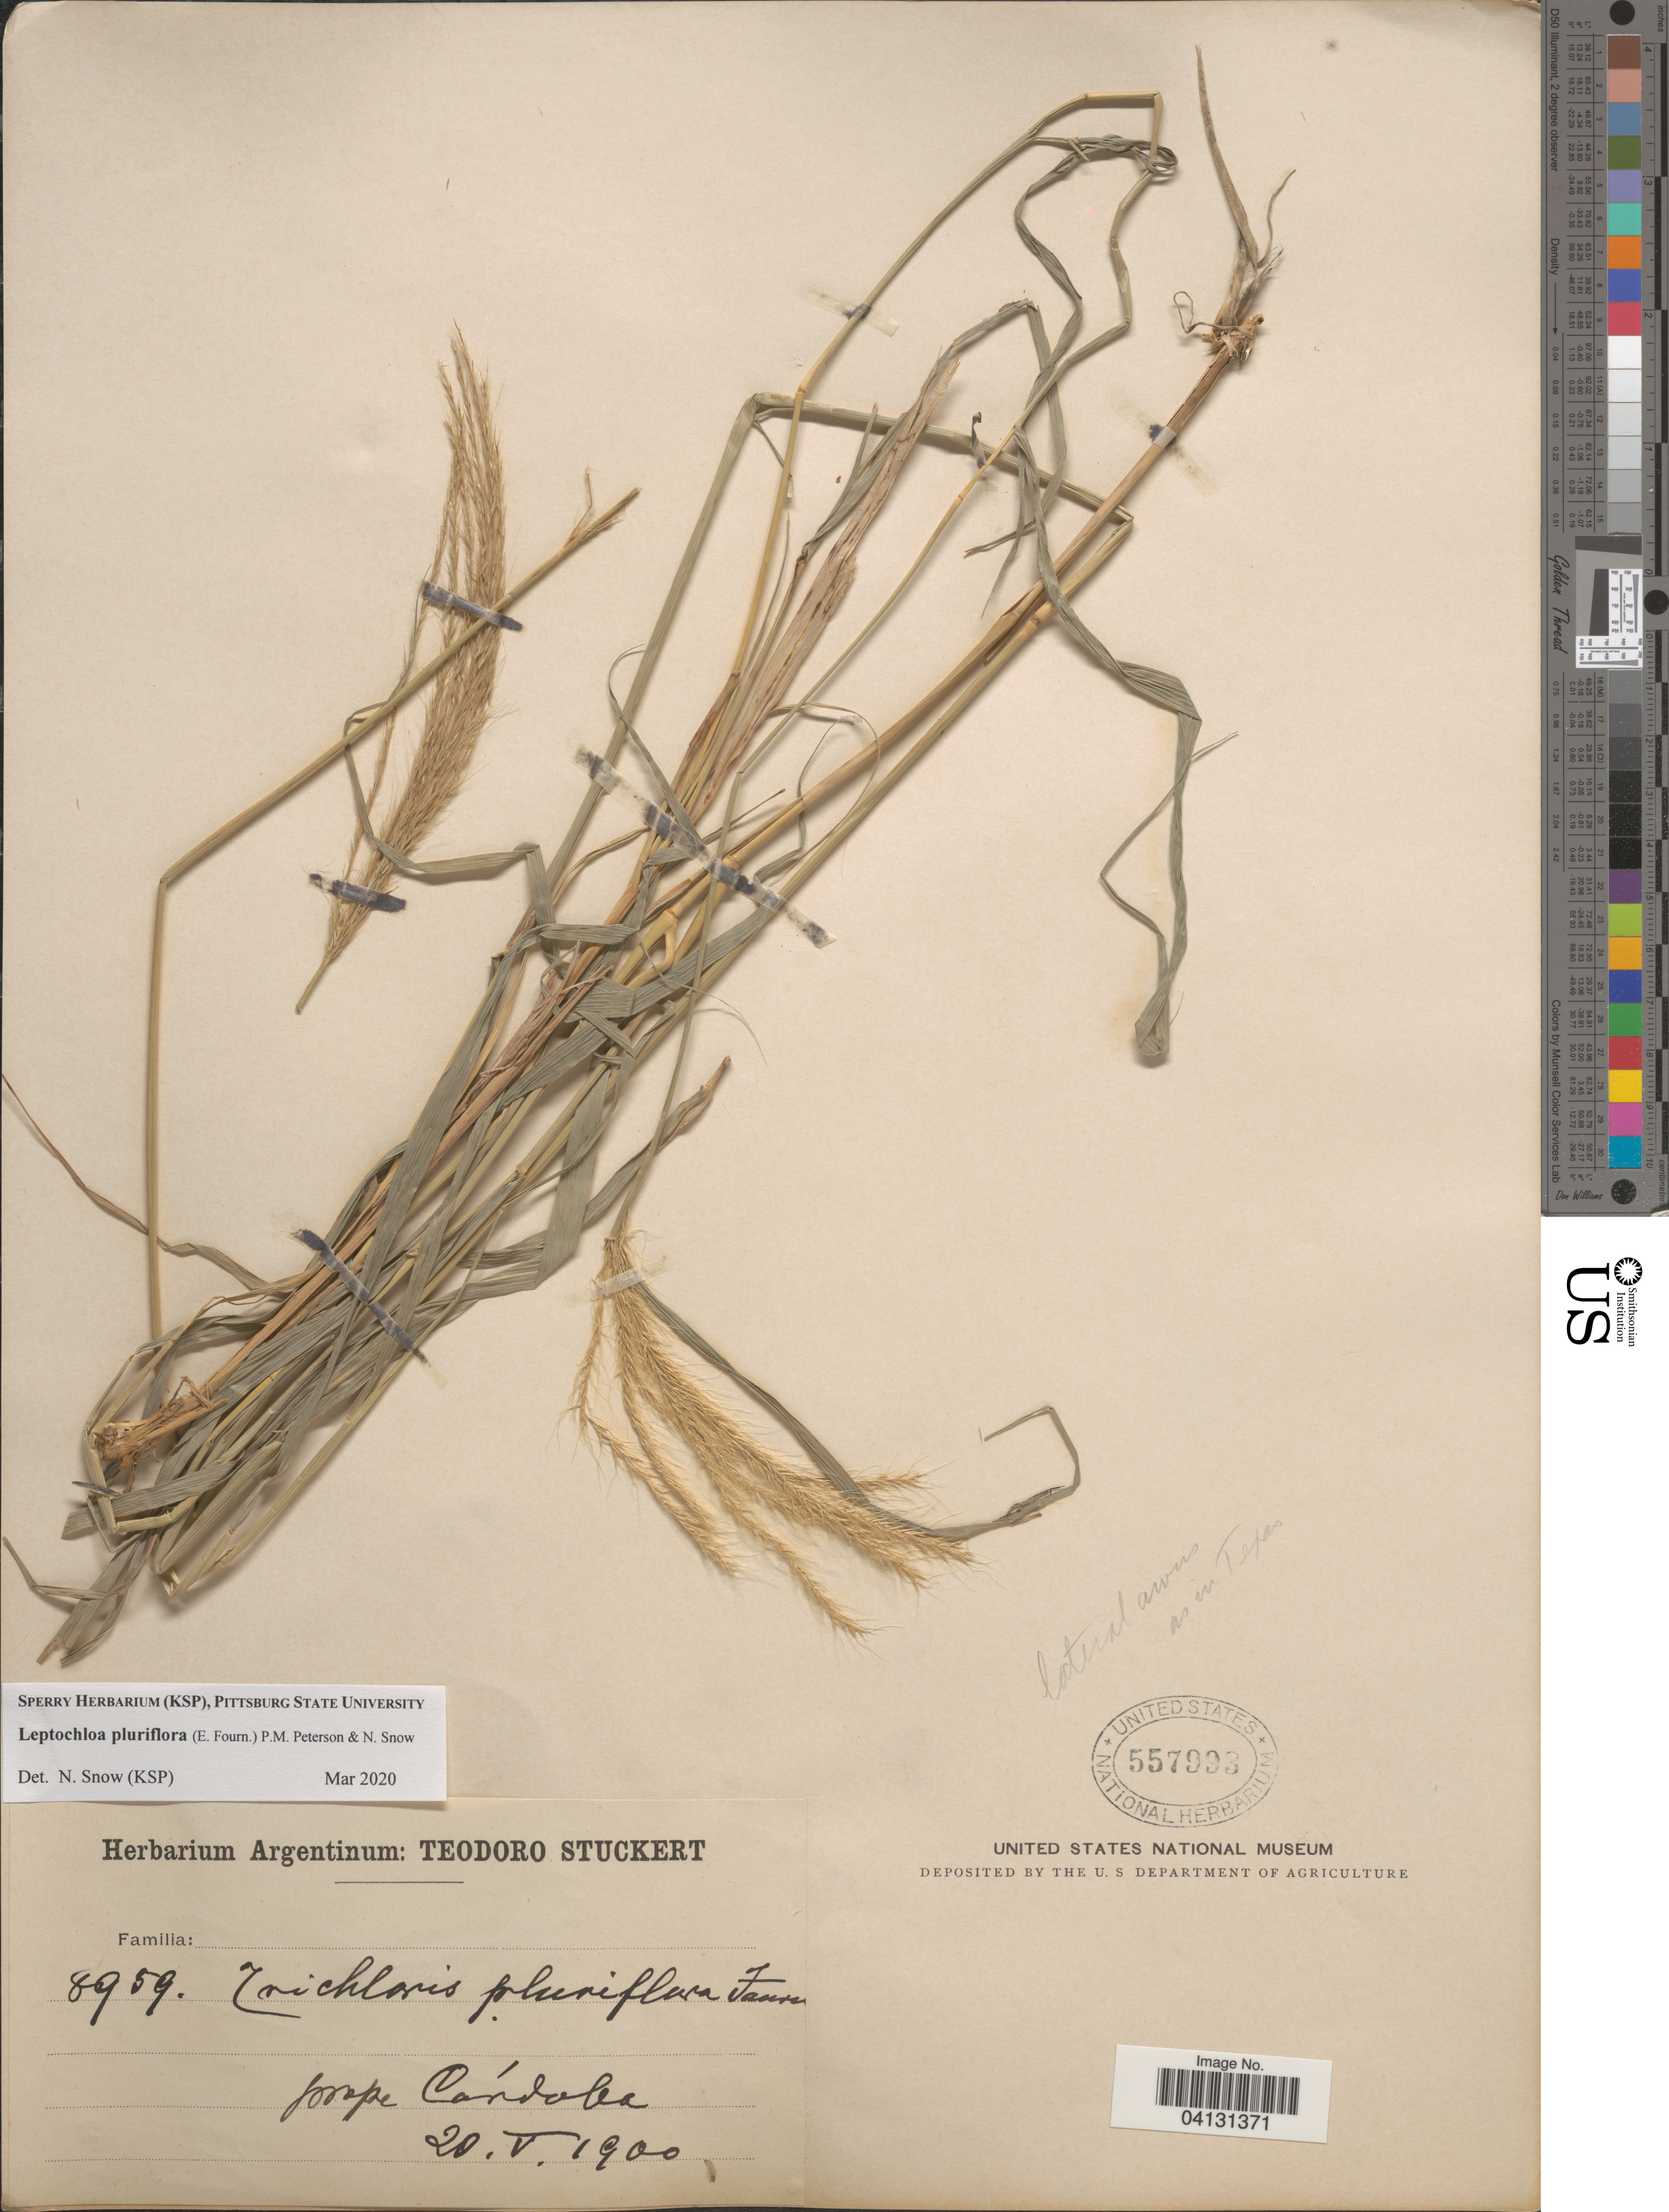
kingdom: Plantae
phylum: Tracheophyta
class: Liliopsida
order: Poales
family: Poaceae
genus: Leptochloa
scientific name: Leptochloa pluriflora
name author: (E. Fourn.) P.M. Peterson & N. Snow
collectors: Ex herb. Teodoro Stuckert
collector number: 8959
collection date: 1900-05-20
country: Argentina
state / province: Córdoba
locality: Prope Córdoba.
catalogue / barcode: US 557993